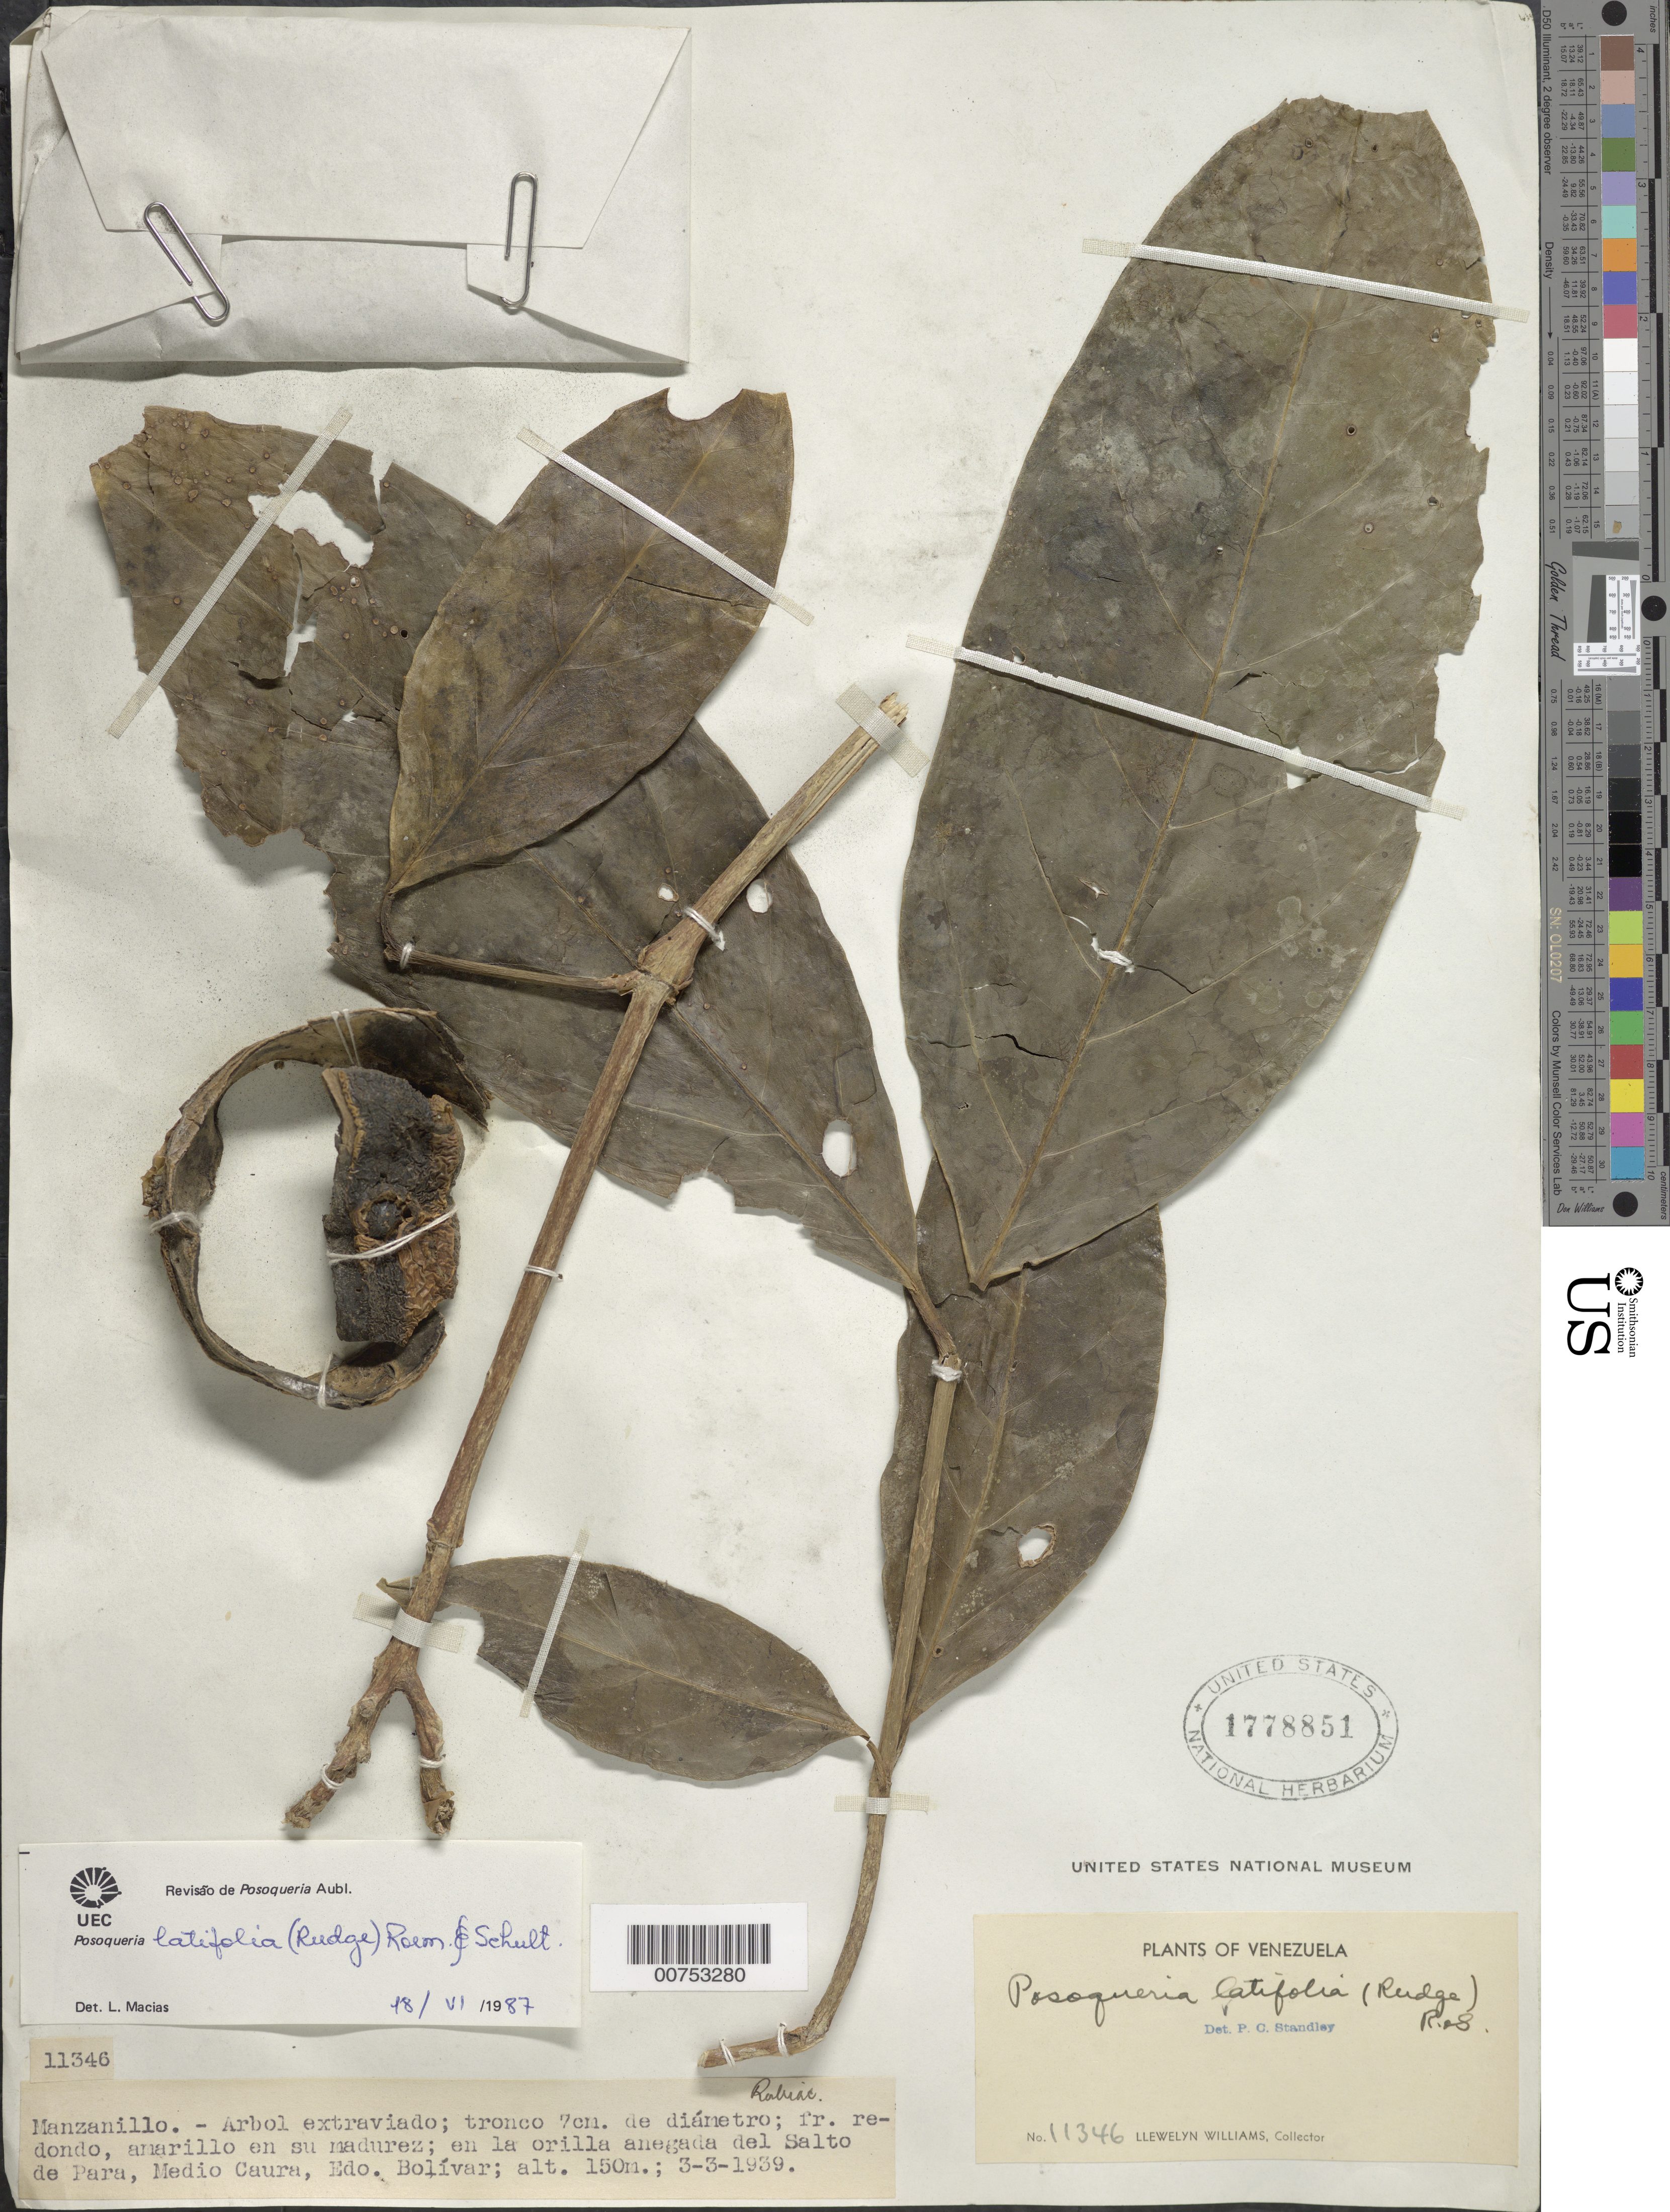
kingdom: Plantae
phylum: Tracheophyta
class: Magnoliopsida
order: Gentianales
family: Rubiaceae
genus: Posoqueria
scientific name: Posoqueria latifolia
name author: (Rudge) Roem. & Schult.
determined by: Macias, L.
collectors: Ll. Williams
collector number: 11346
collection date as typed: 3-Mar-39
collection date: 1939-03-03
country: Venezuela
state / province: Bolívar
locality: Salto de Para, Medio Caura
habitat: Orilla anegada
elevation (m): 150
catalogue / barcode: US 1778851